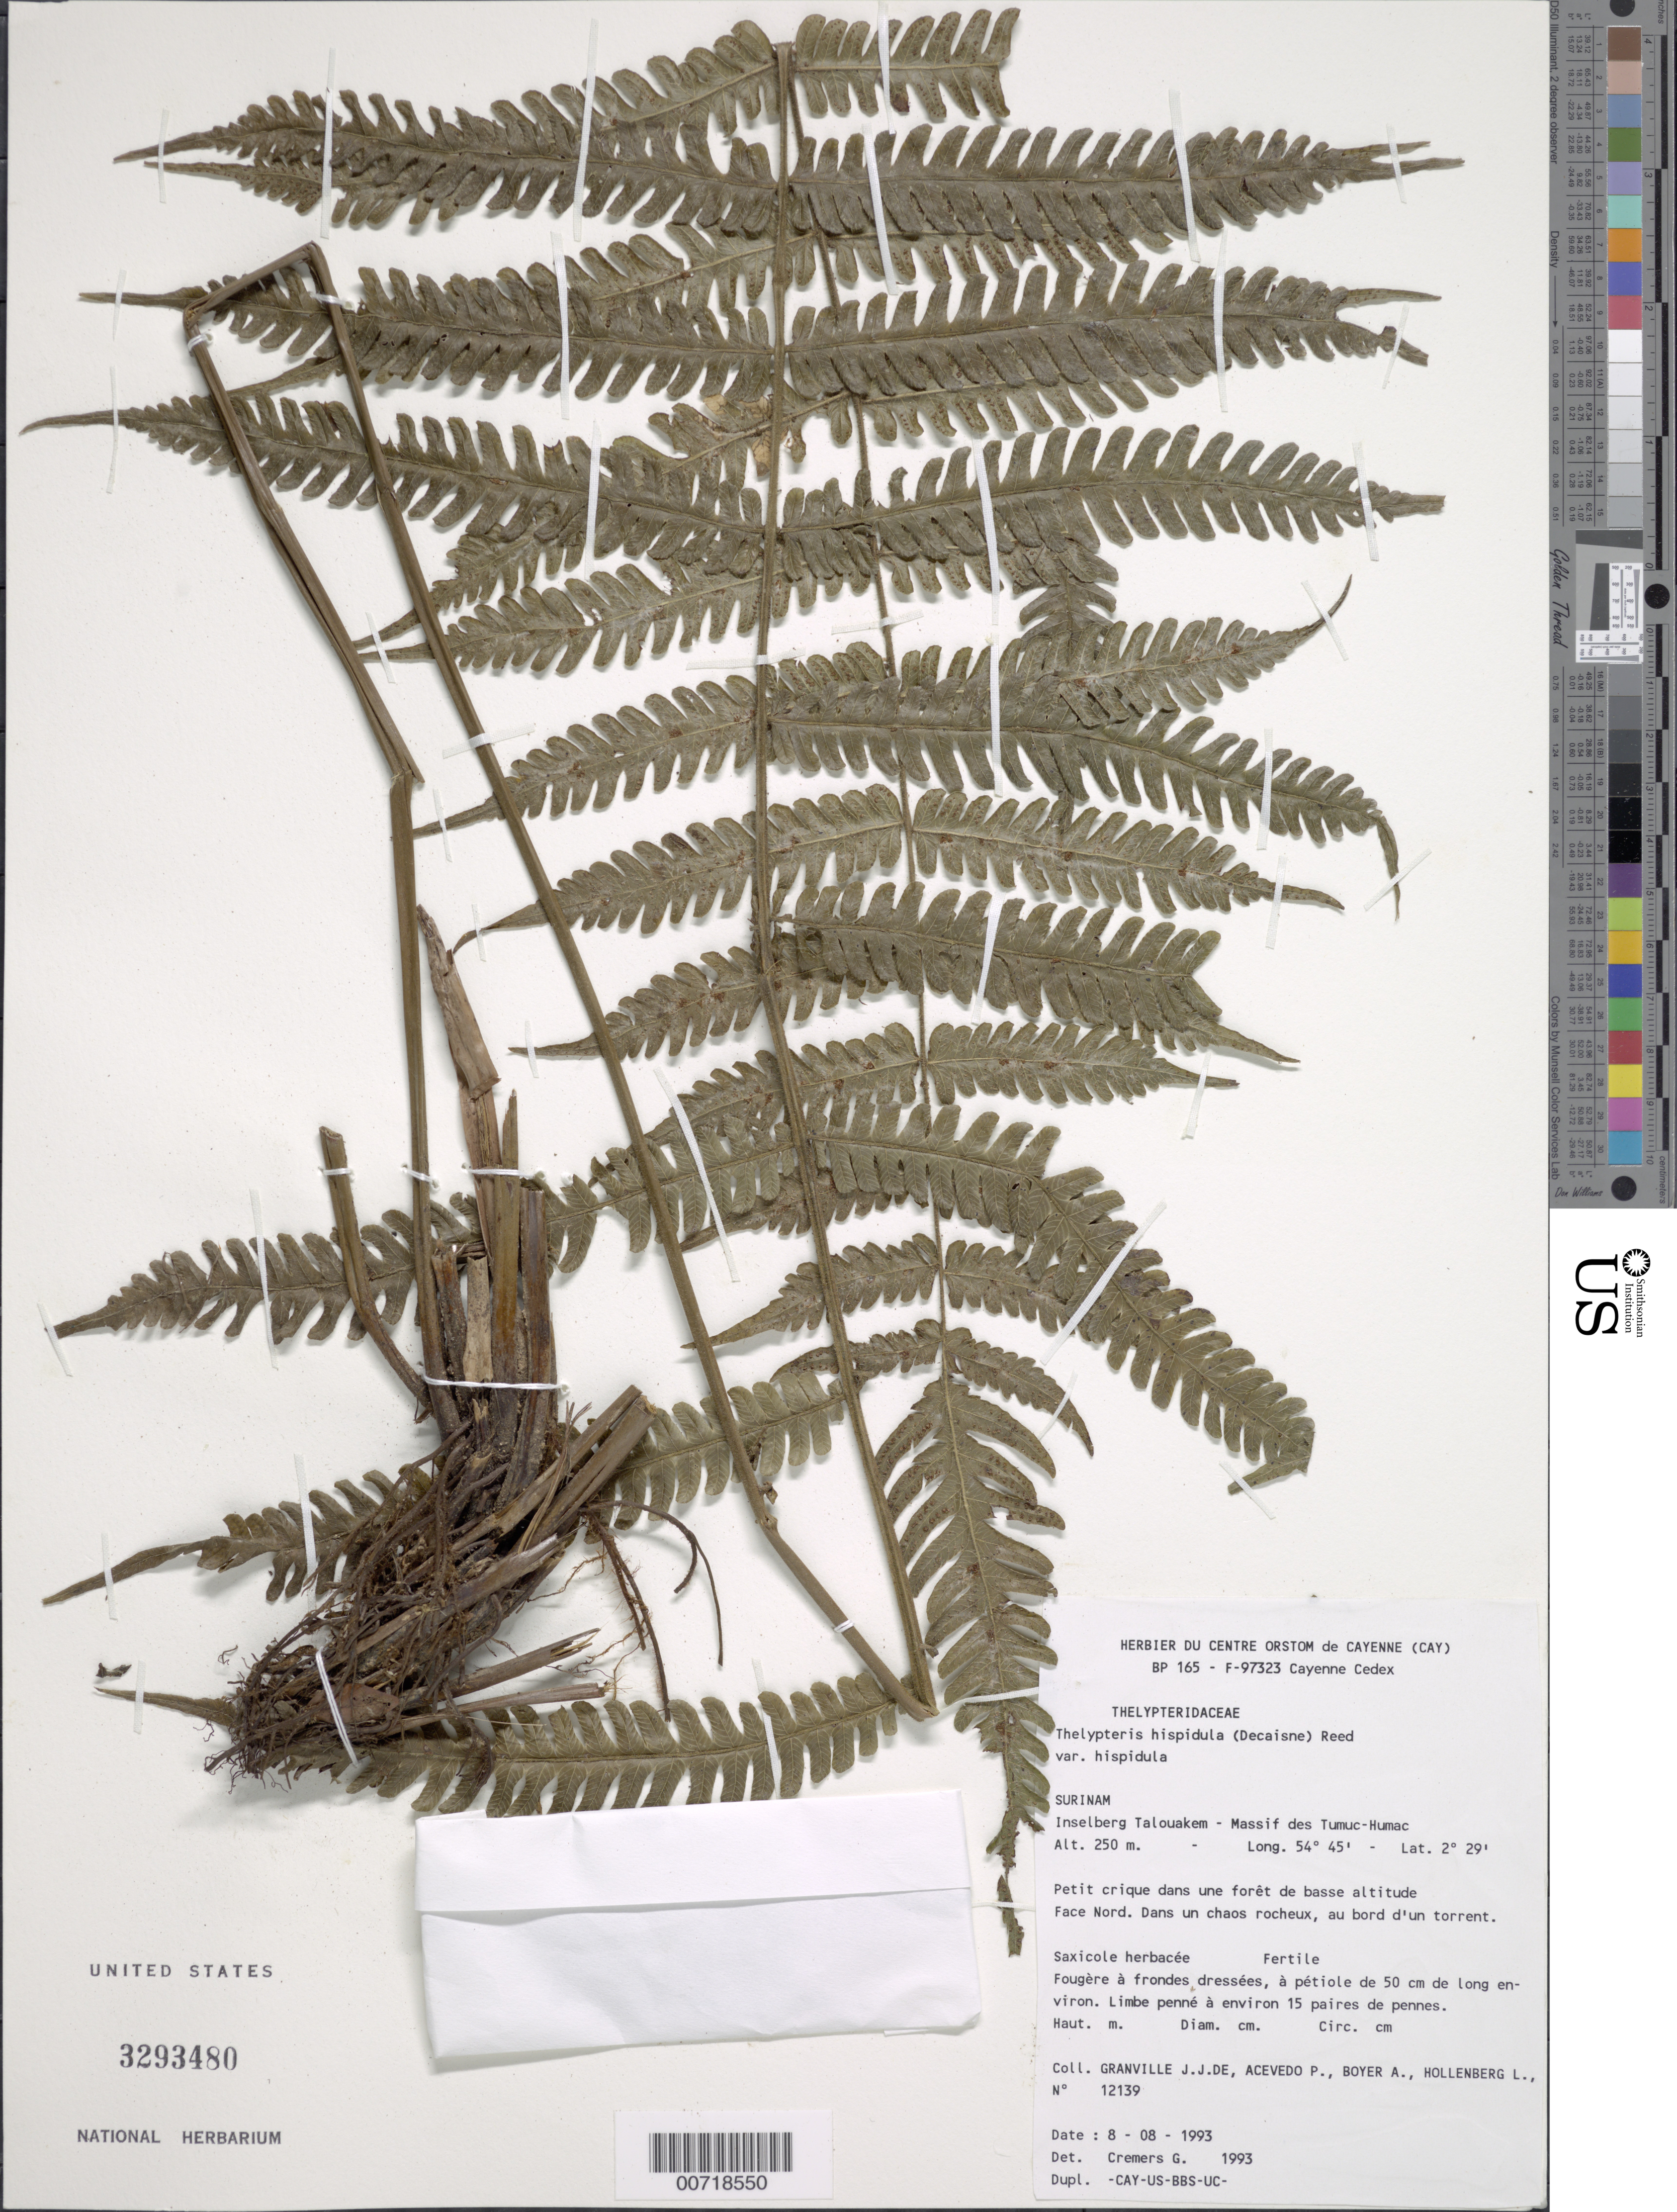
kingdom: Plantae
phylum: Tracheophyta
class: Polypodiopsida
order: Polypodiales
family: Thelypteridaceae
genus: Christella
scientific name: Christella hispidula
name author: (Decne.) Holttum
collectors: J.-J. de Granville, P. Acevedo-Rodr., A. Boyer & L. Hollenberg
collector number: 12139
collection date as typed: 8-Aug-93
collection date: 1993-08-08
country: Suriname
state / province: Sipaliwini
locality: Inselberg Talouakem, Massif des Tumuc-Humac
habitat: Small creek in low forest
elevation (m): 250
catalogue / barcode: US 3293480